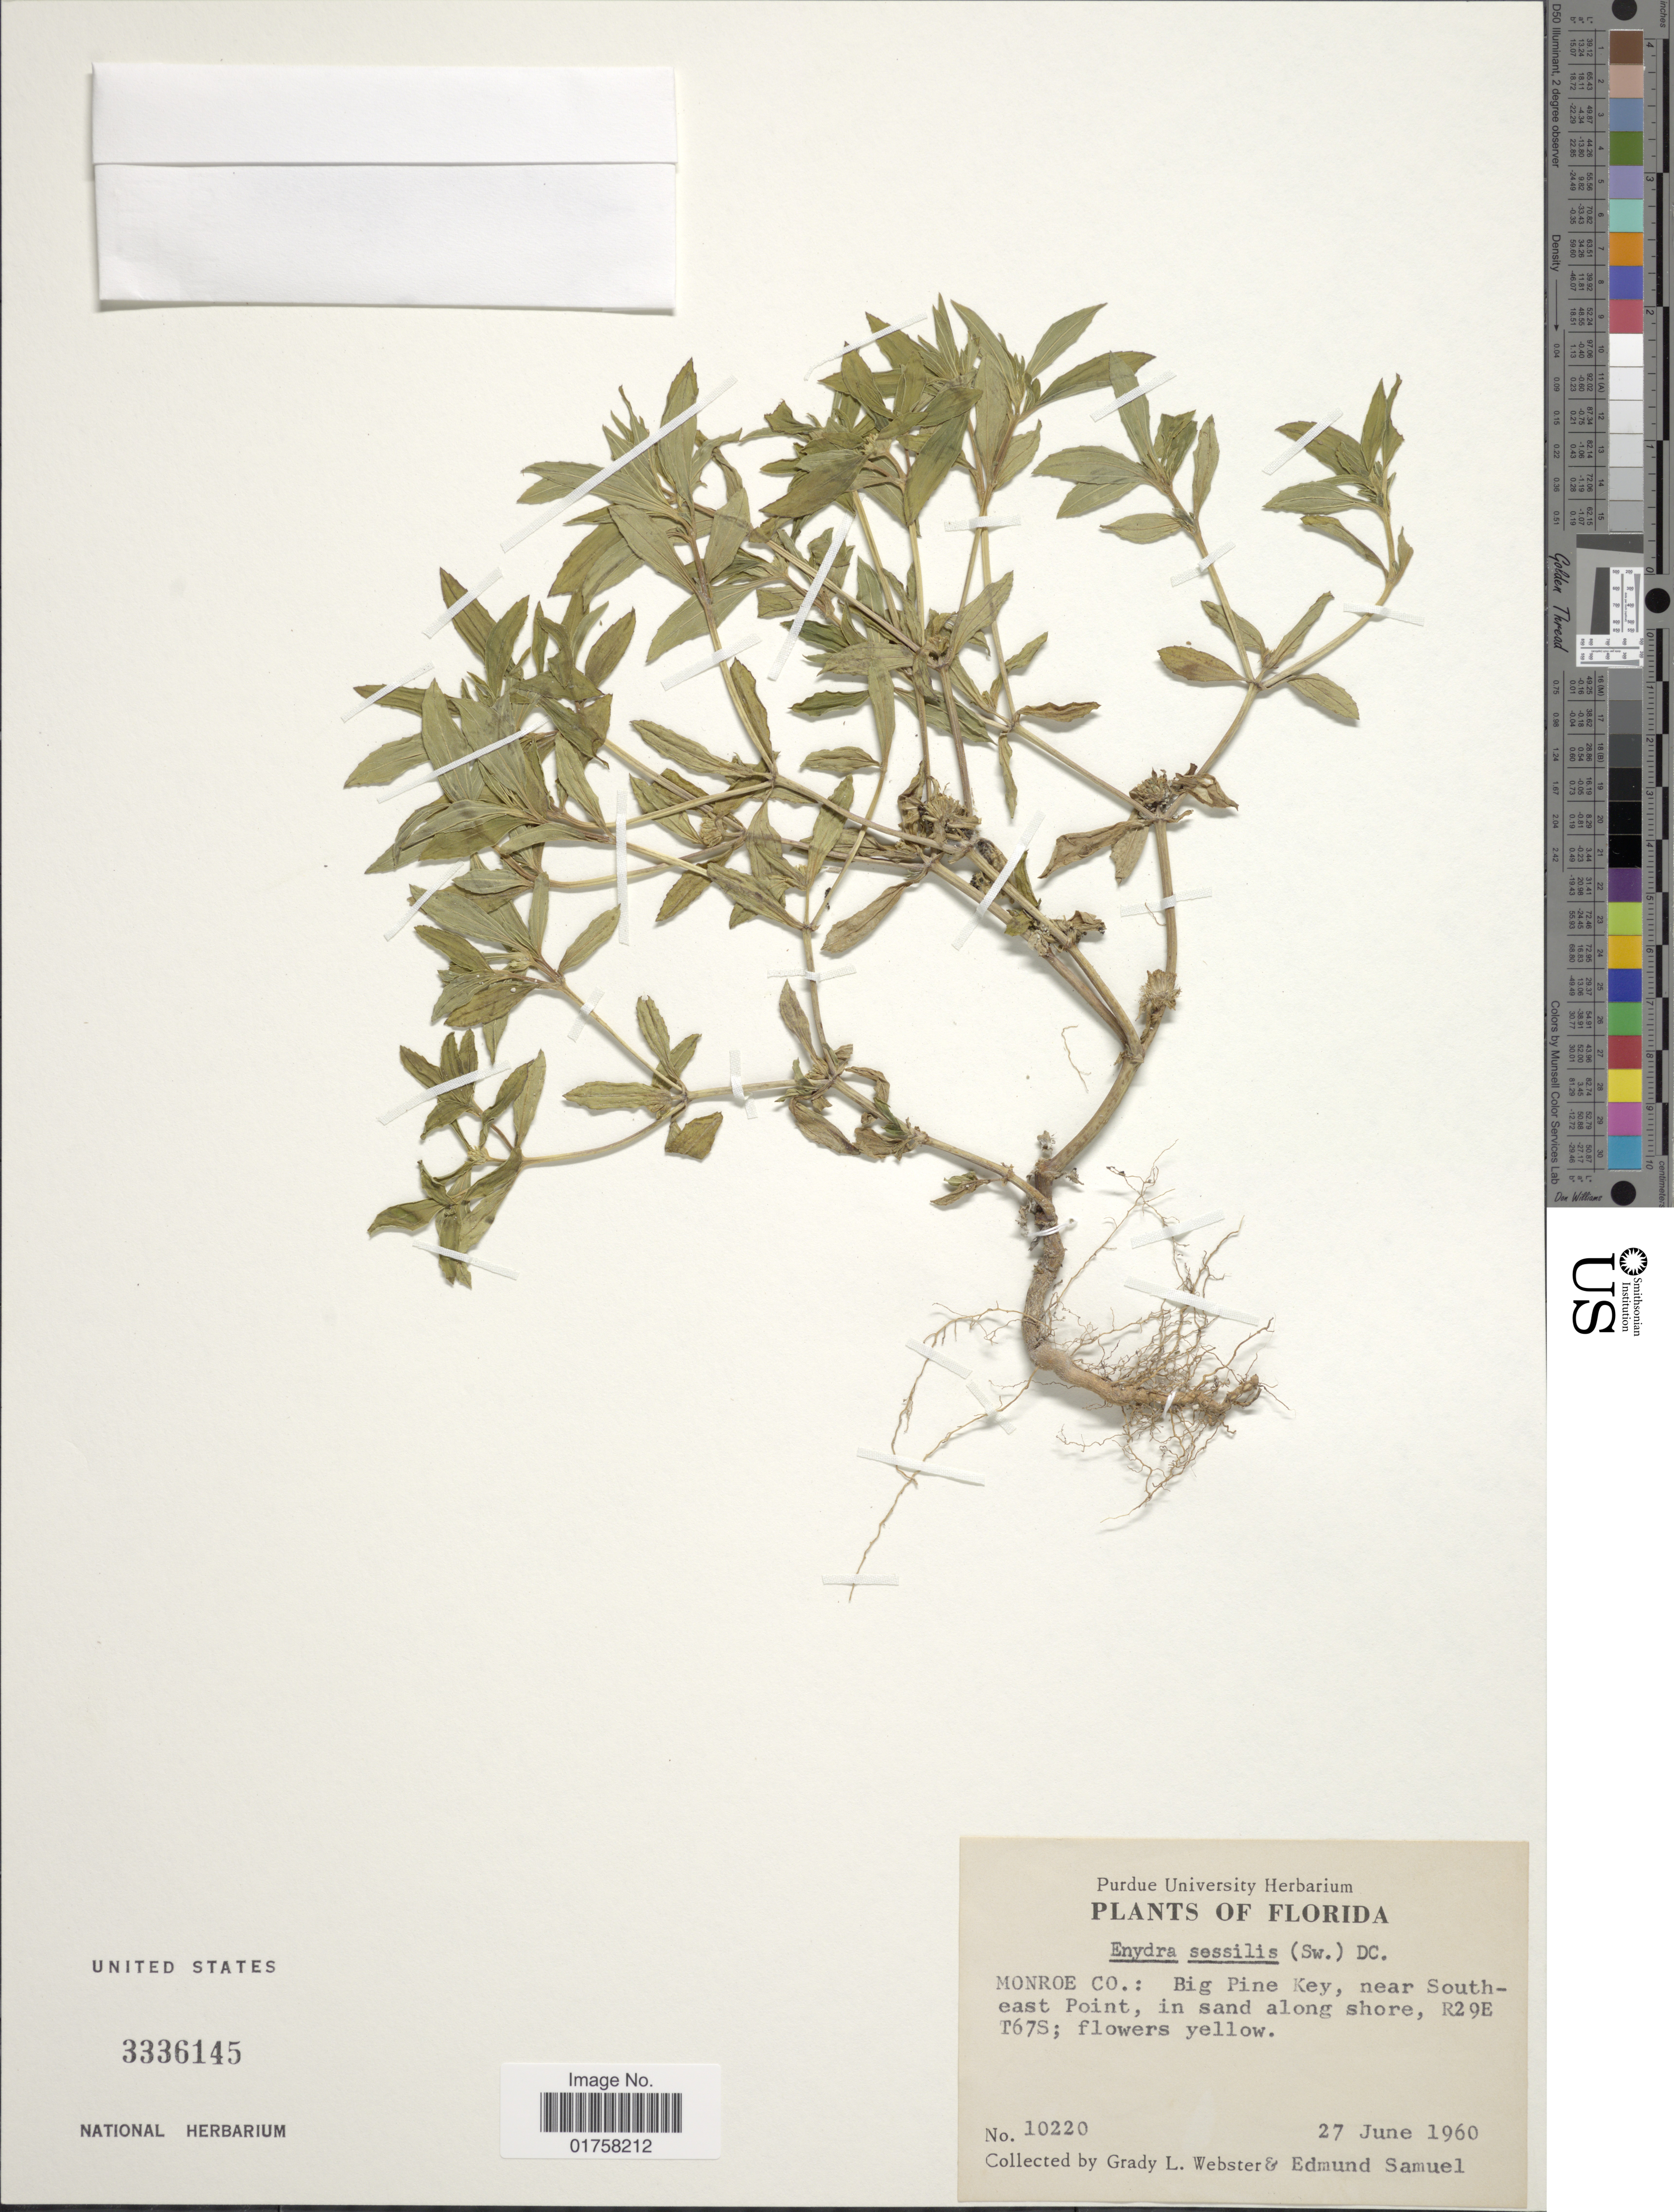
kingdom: Plantae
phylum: Tracheophyta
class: Magnoliopsida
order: Asterales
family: Asteraceae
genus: Enydra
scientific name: Enydra fluctuans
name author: Lour.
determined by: Bueno, Vinicius Resende, (ICN), Universidade Federal do Rio Grande do Sul (BRAZIL)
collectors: G. L. Webster & E. Samuel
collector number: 10220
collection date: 1960-06-27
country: United States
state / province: Florida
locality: Monroe Co.: Big Pine Key, near South-east Point, in sand along shore, R2 9E T67S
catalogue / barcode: US 3336145